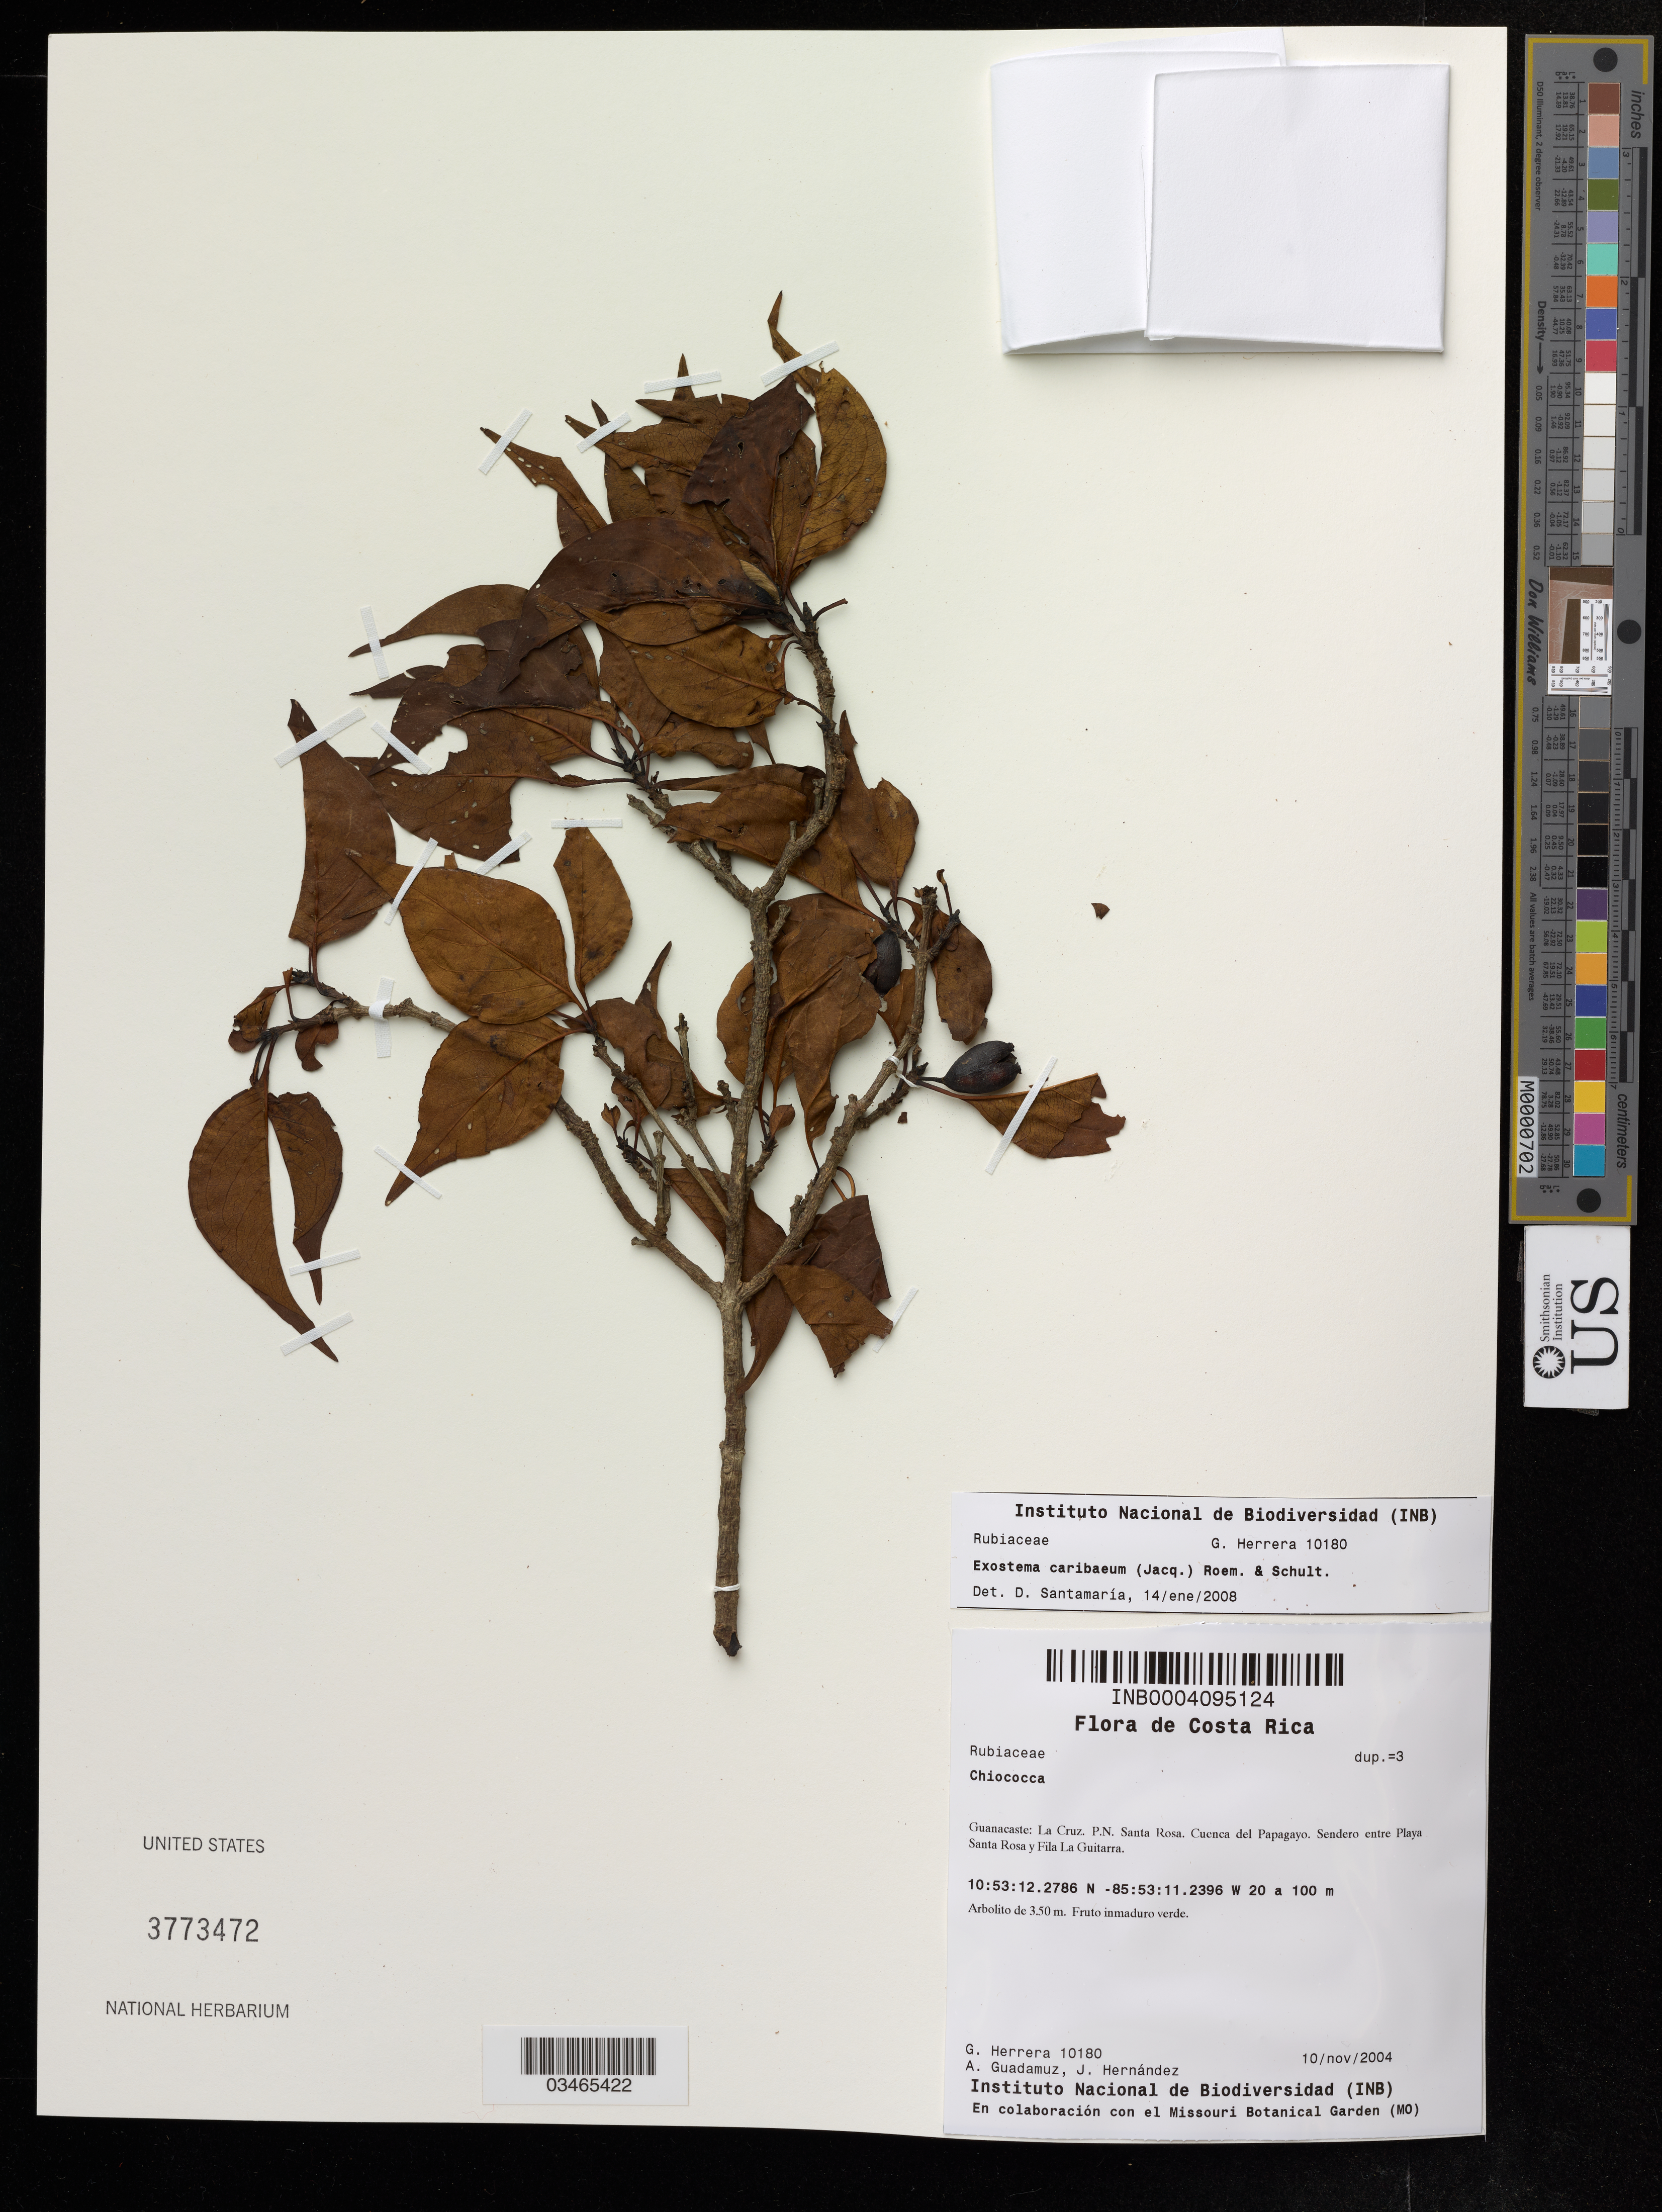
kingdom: Plantae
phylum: Tracheophyta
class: Magnoliopsida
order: Gentianales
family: Rubiaceae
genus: Exostema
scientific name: Exostema caribaeum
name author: (Jacq.) Roem. & Schult.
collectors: G. Herrera, A. Guadamuz & J. Hernandez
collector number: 10180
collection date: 2004-11-10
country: Costa Rica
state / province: Guanacaste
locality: La Cruz. P. N. Santa Rose Cuenca del Papagayo. Sendero entre Playa Santa Rose y Fila La Guitarra.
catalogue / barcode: US 3773472